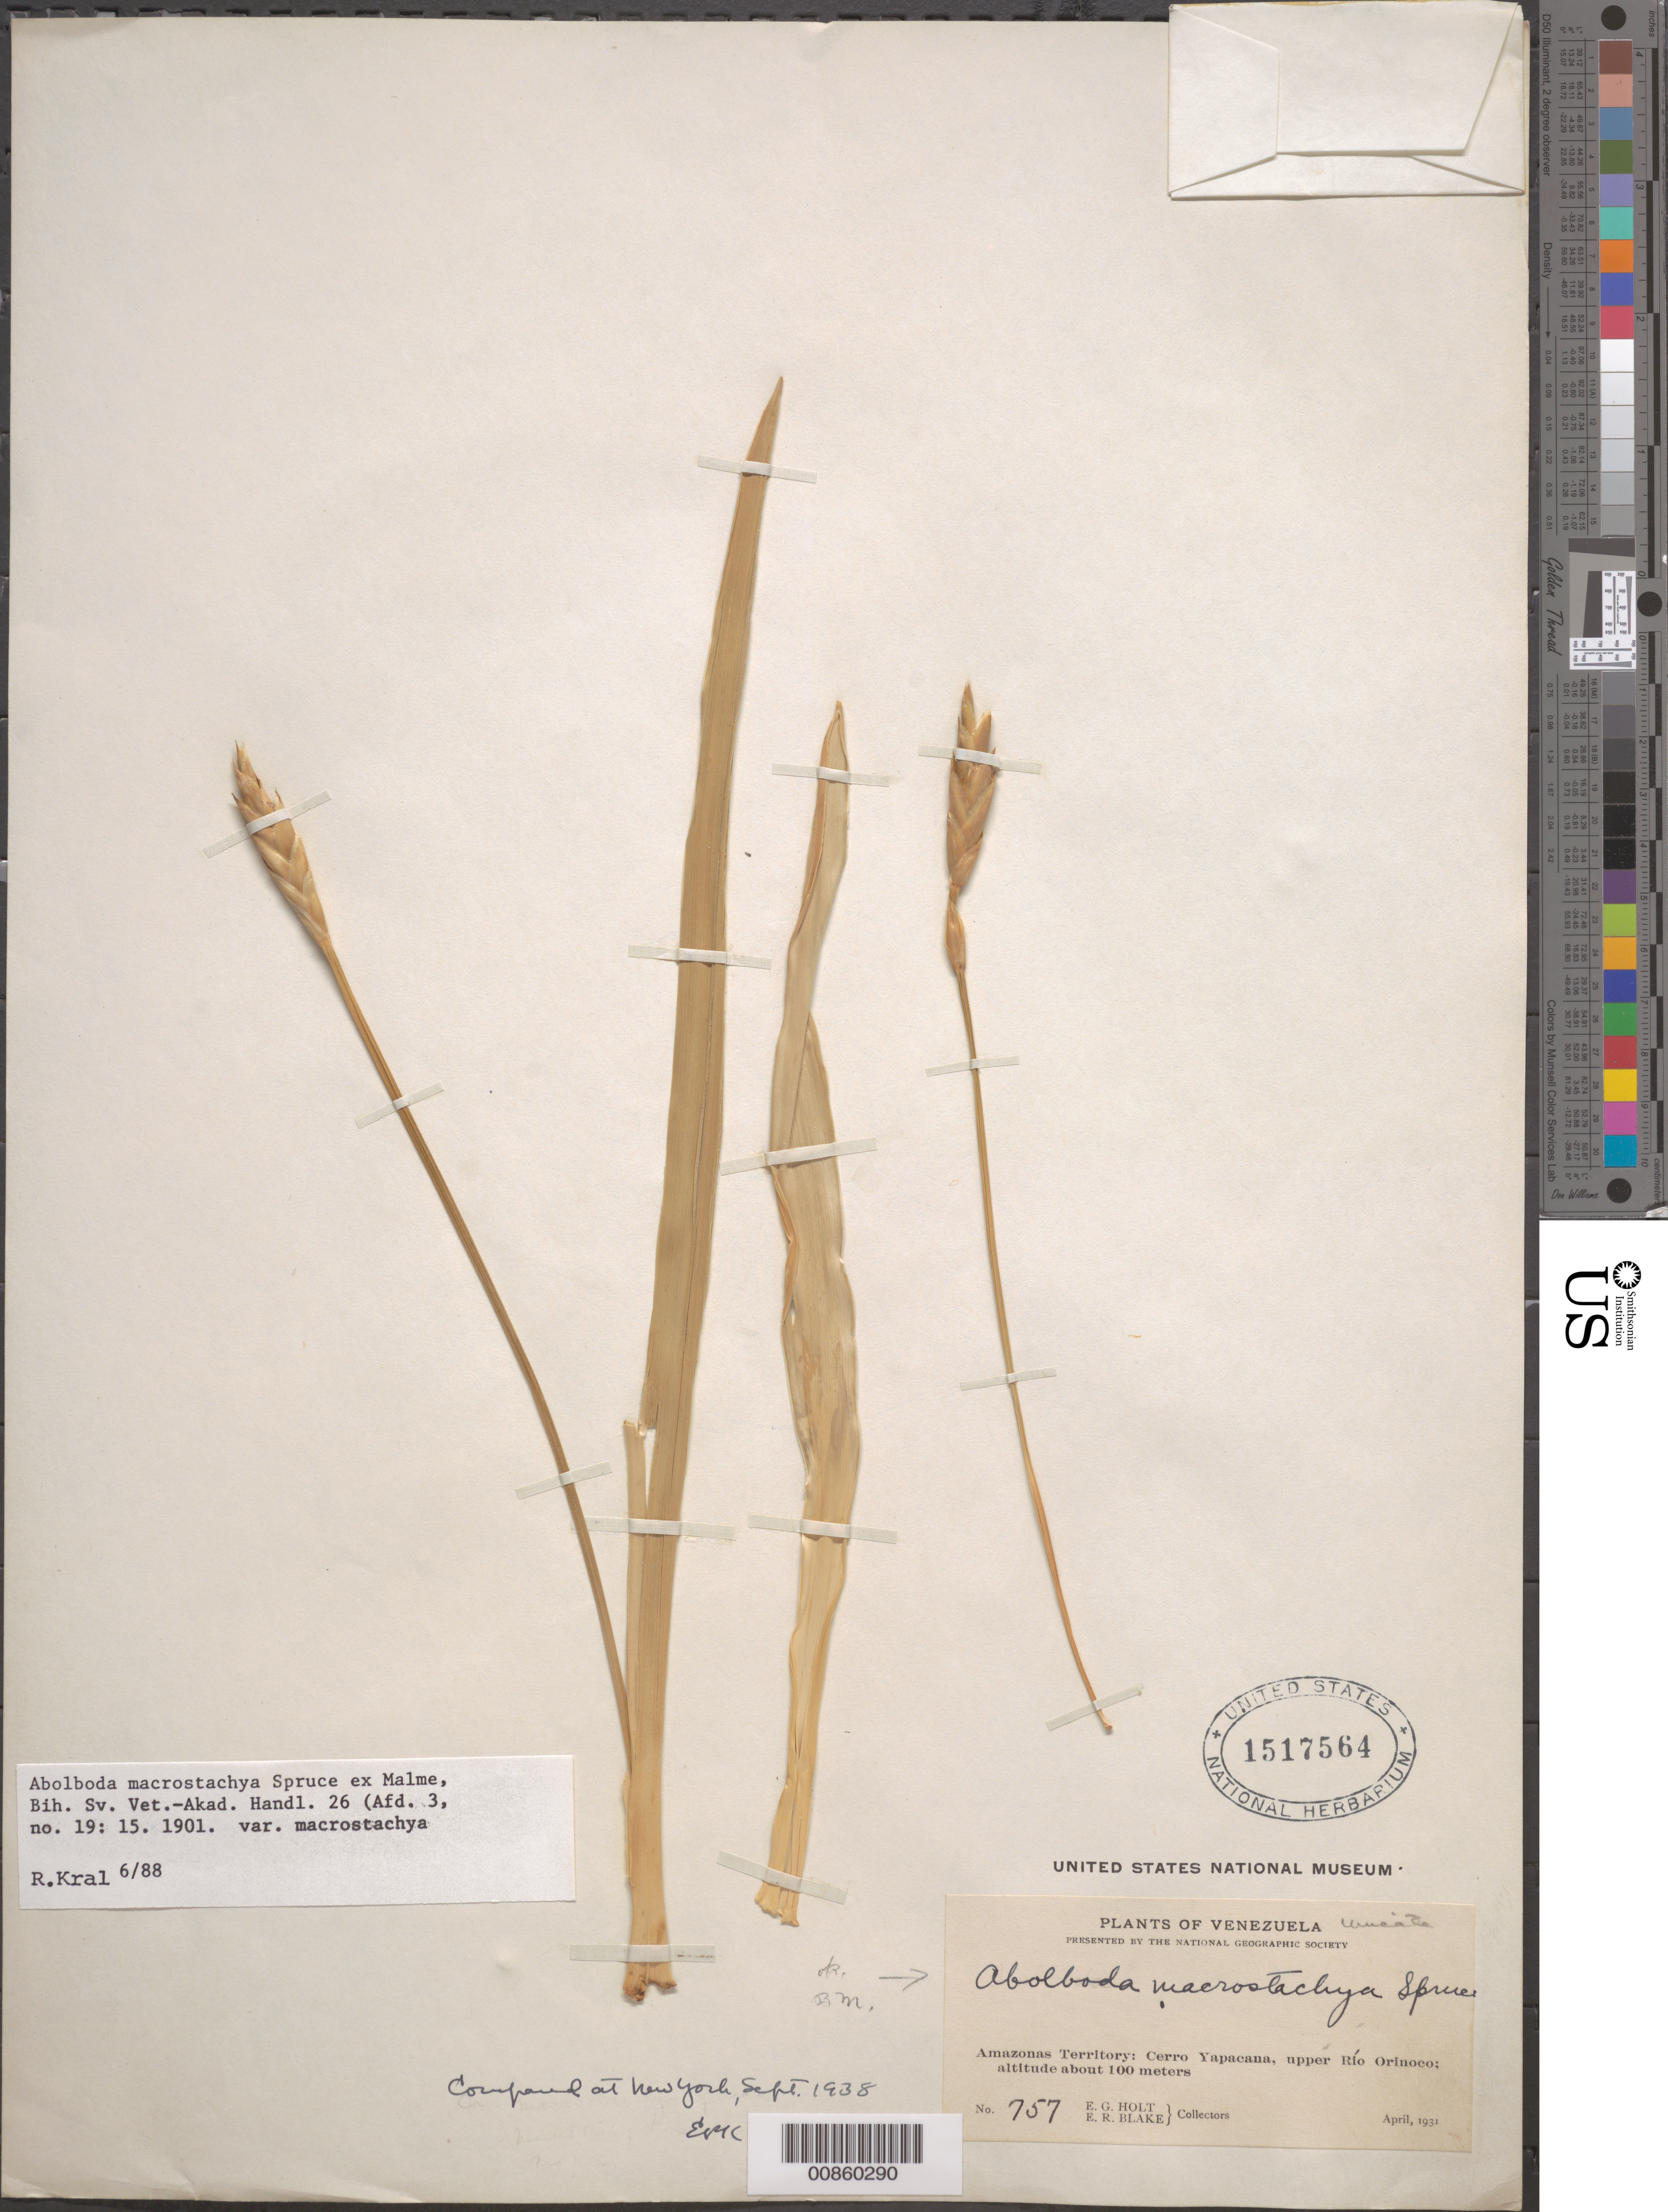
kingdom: Plantae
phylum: Tracheophyta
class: Liliopsida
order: Poales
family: Xyridaceae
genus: Abolboda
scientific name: Abolboda macrostachya var. macrostachya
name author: Spruce ex Malme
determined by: Kral, Robert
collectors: E. Holt & E. R. Blake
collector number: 757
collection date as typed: Apr-31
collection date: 1931-04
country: Venezuela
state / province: Amazonas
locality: Cerro Yapacána, upper Río Orinoco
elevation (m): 100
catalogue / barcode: US 1517564